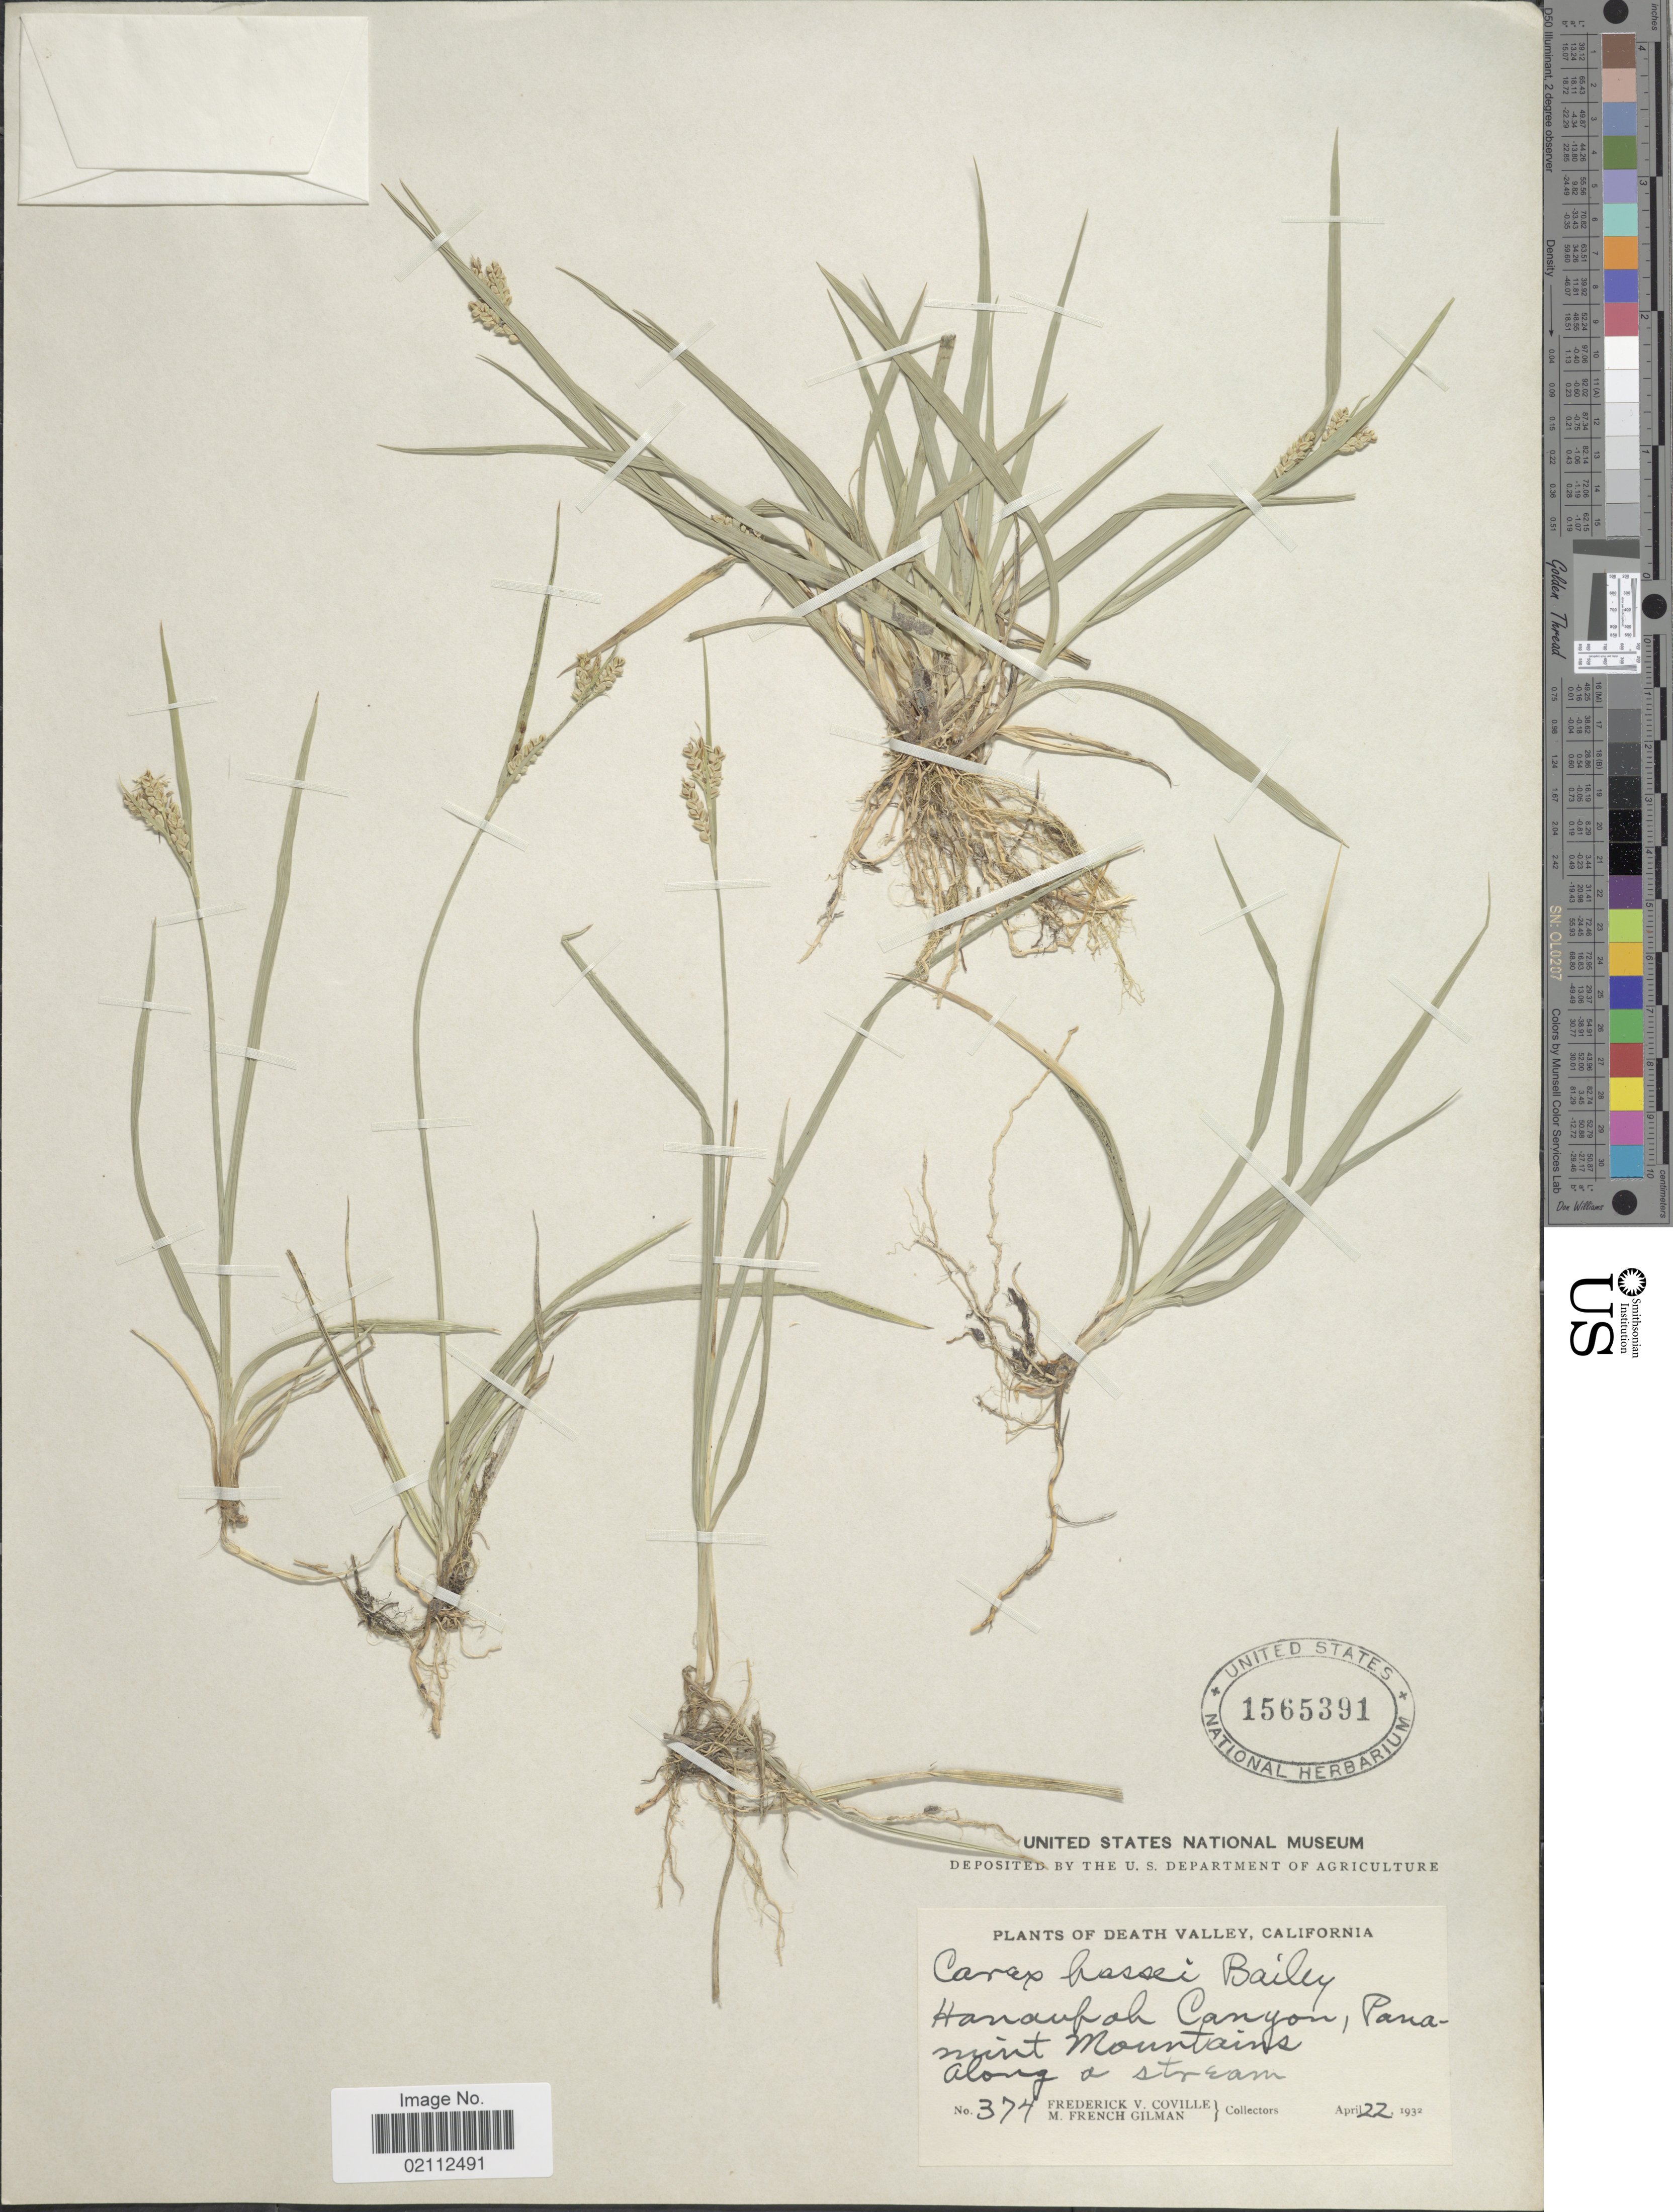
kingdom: Plantae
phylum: Tracheophyta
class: Liliopsida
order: Poales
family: Cyperaceae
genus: Carex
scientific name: Carex hassei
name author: L.H. Bailey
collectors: F. V. Coville & M. F. Gilman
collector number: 374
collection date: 1932-04-22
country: United States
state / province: California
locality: Death Valley, Hanaupah Canyon, Panamint Mountains, along a stream.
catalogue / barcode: US 1565391